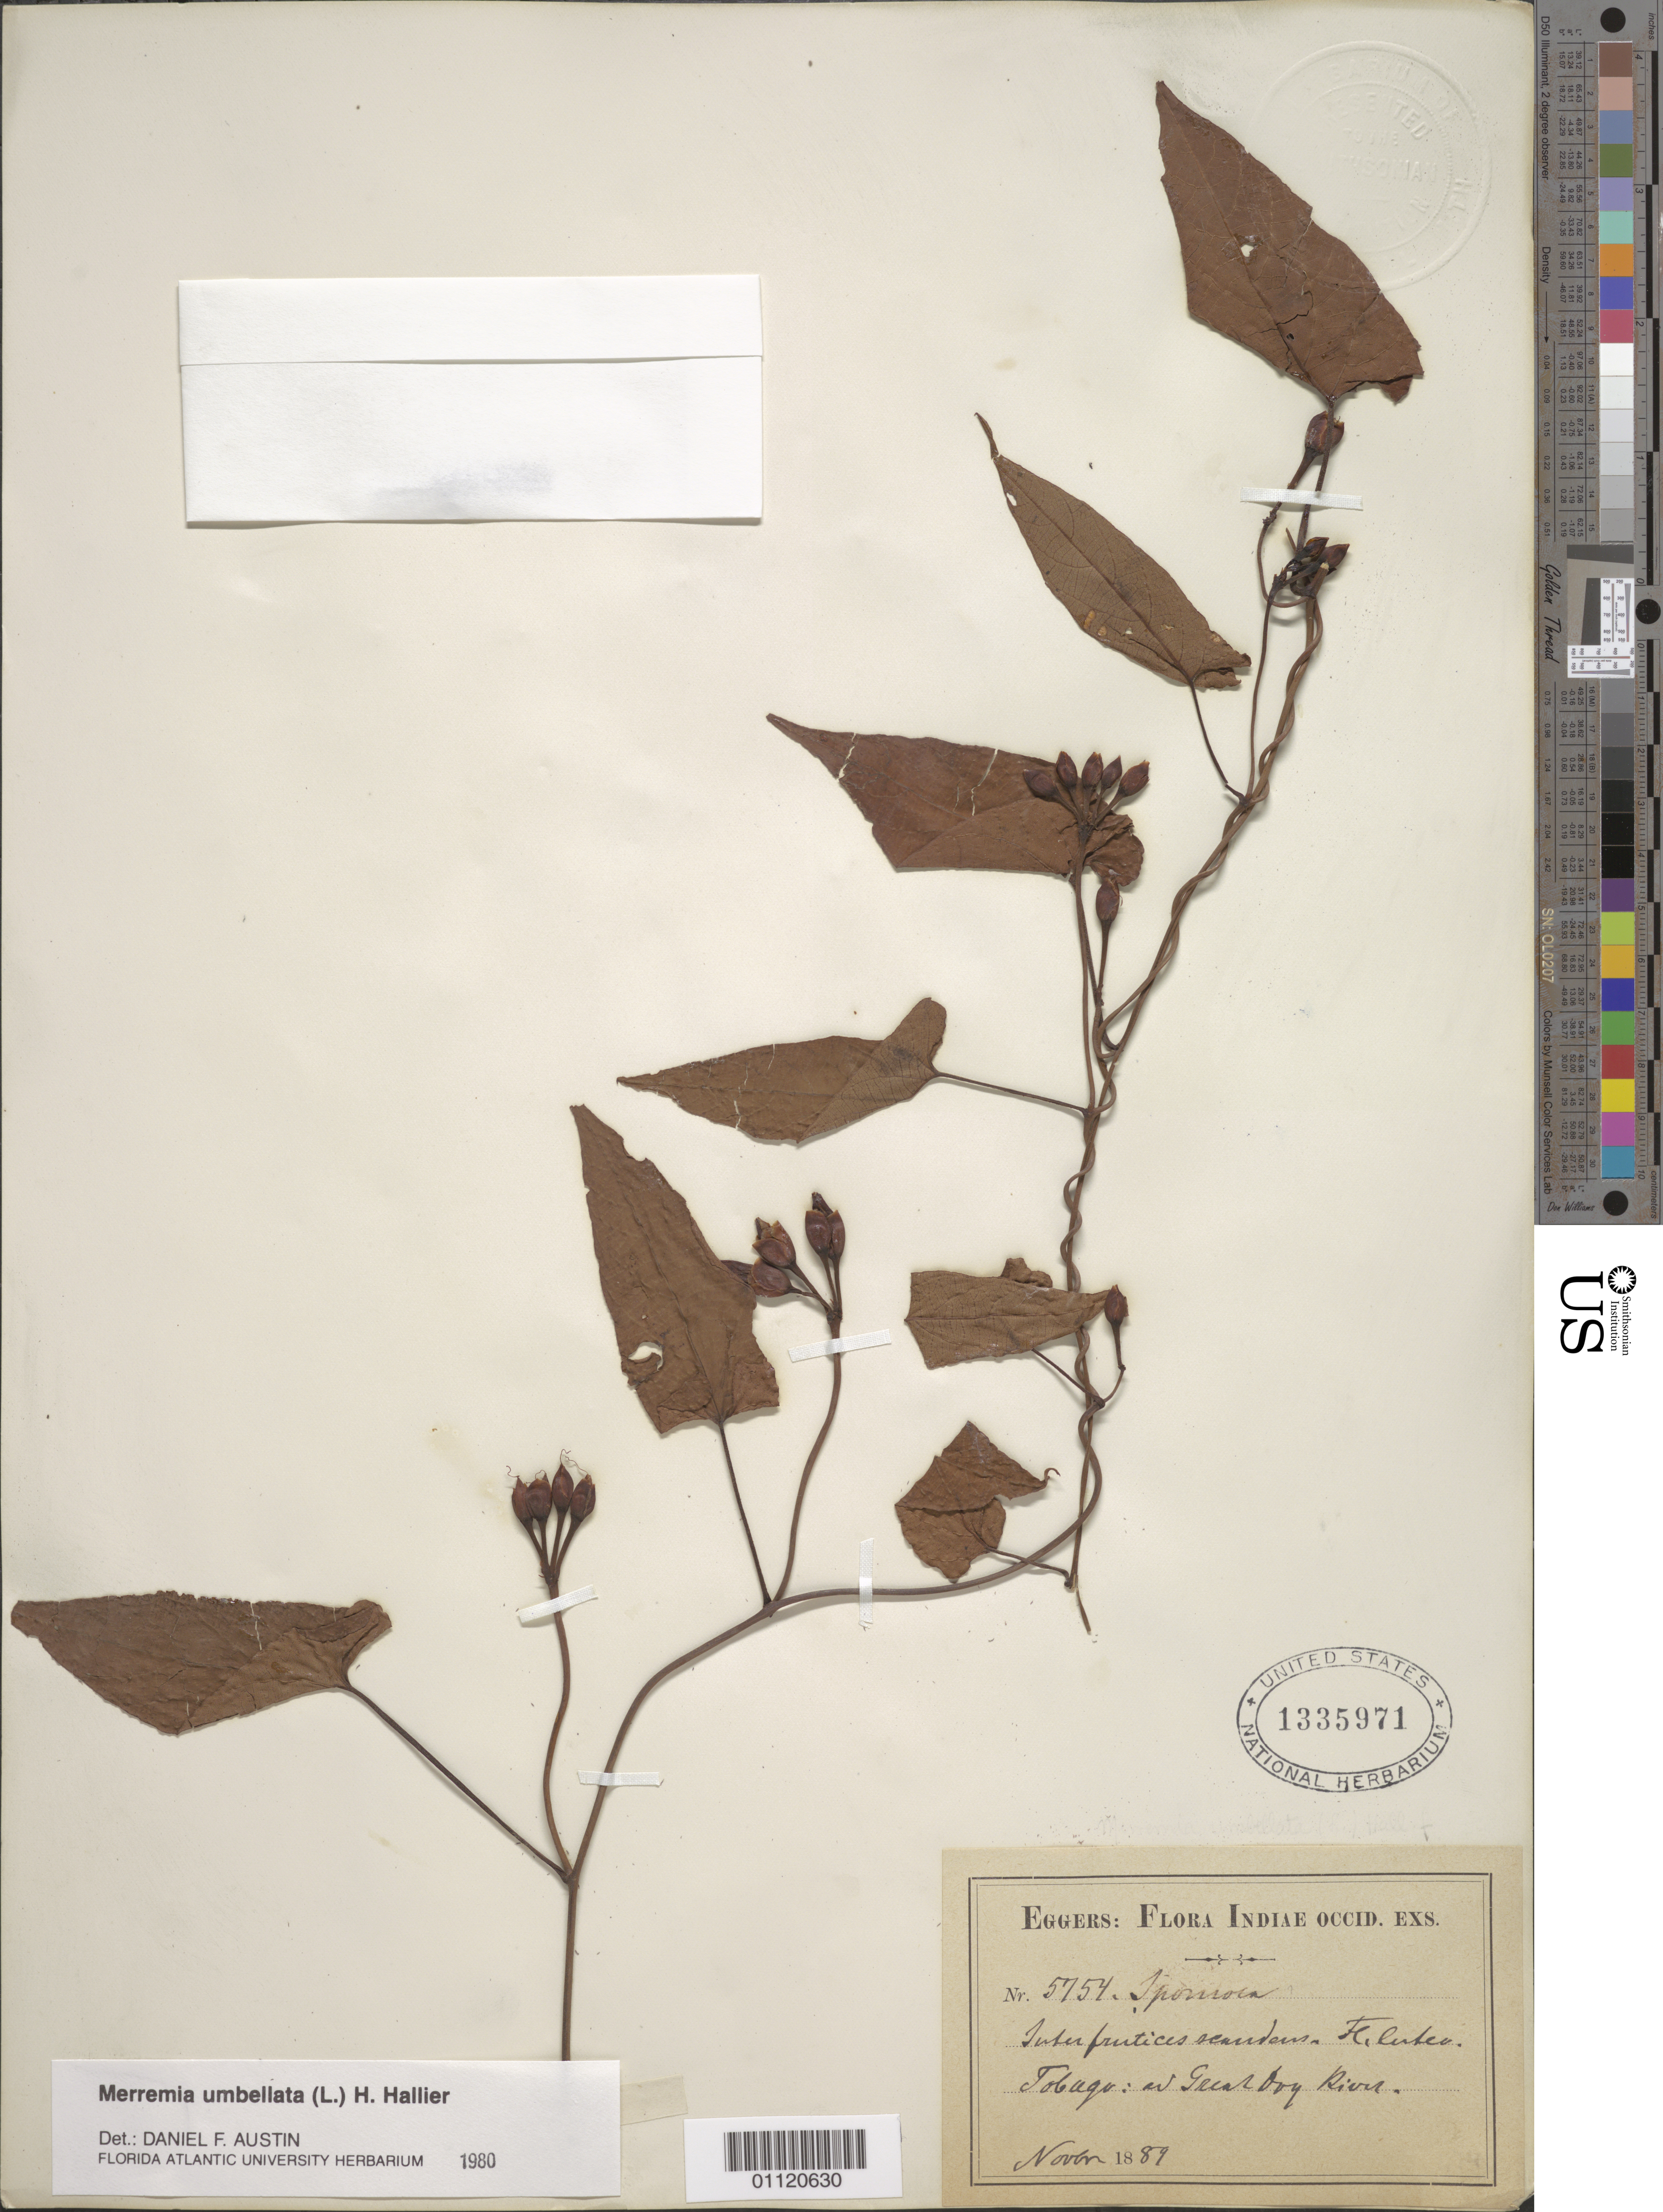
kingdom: Plantae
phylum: Tracheophyta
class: Magnoliopsida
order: Solanales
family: Convolvulaceae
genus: Camonea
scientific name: Camonea umbellata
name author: (L.) A. R. Simões & Staples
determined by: Strong, Mark T., (BOT), Smithsonian Institution - National Museum of Natural History (UNITED STATES)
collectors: H. F. A. von Eggers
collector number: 5754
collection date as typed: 01 Nov 1889 to 30 Nov 1889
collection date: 1889-11-01/1889-11-30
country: Trinidad and Tobago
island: Tobago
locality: Great Dog River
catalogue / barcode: US 1335971